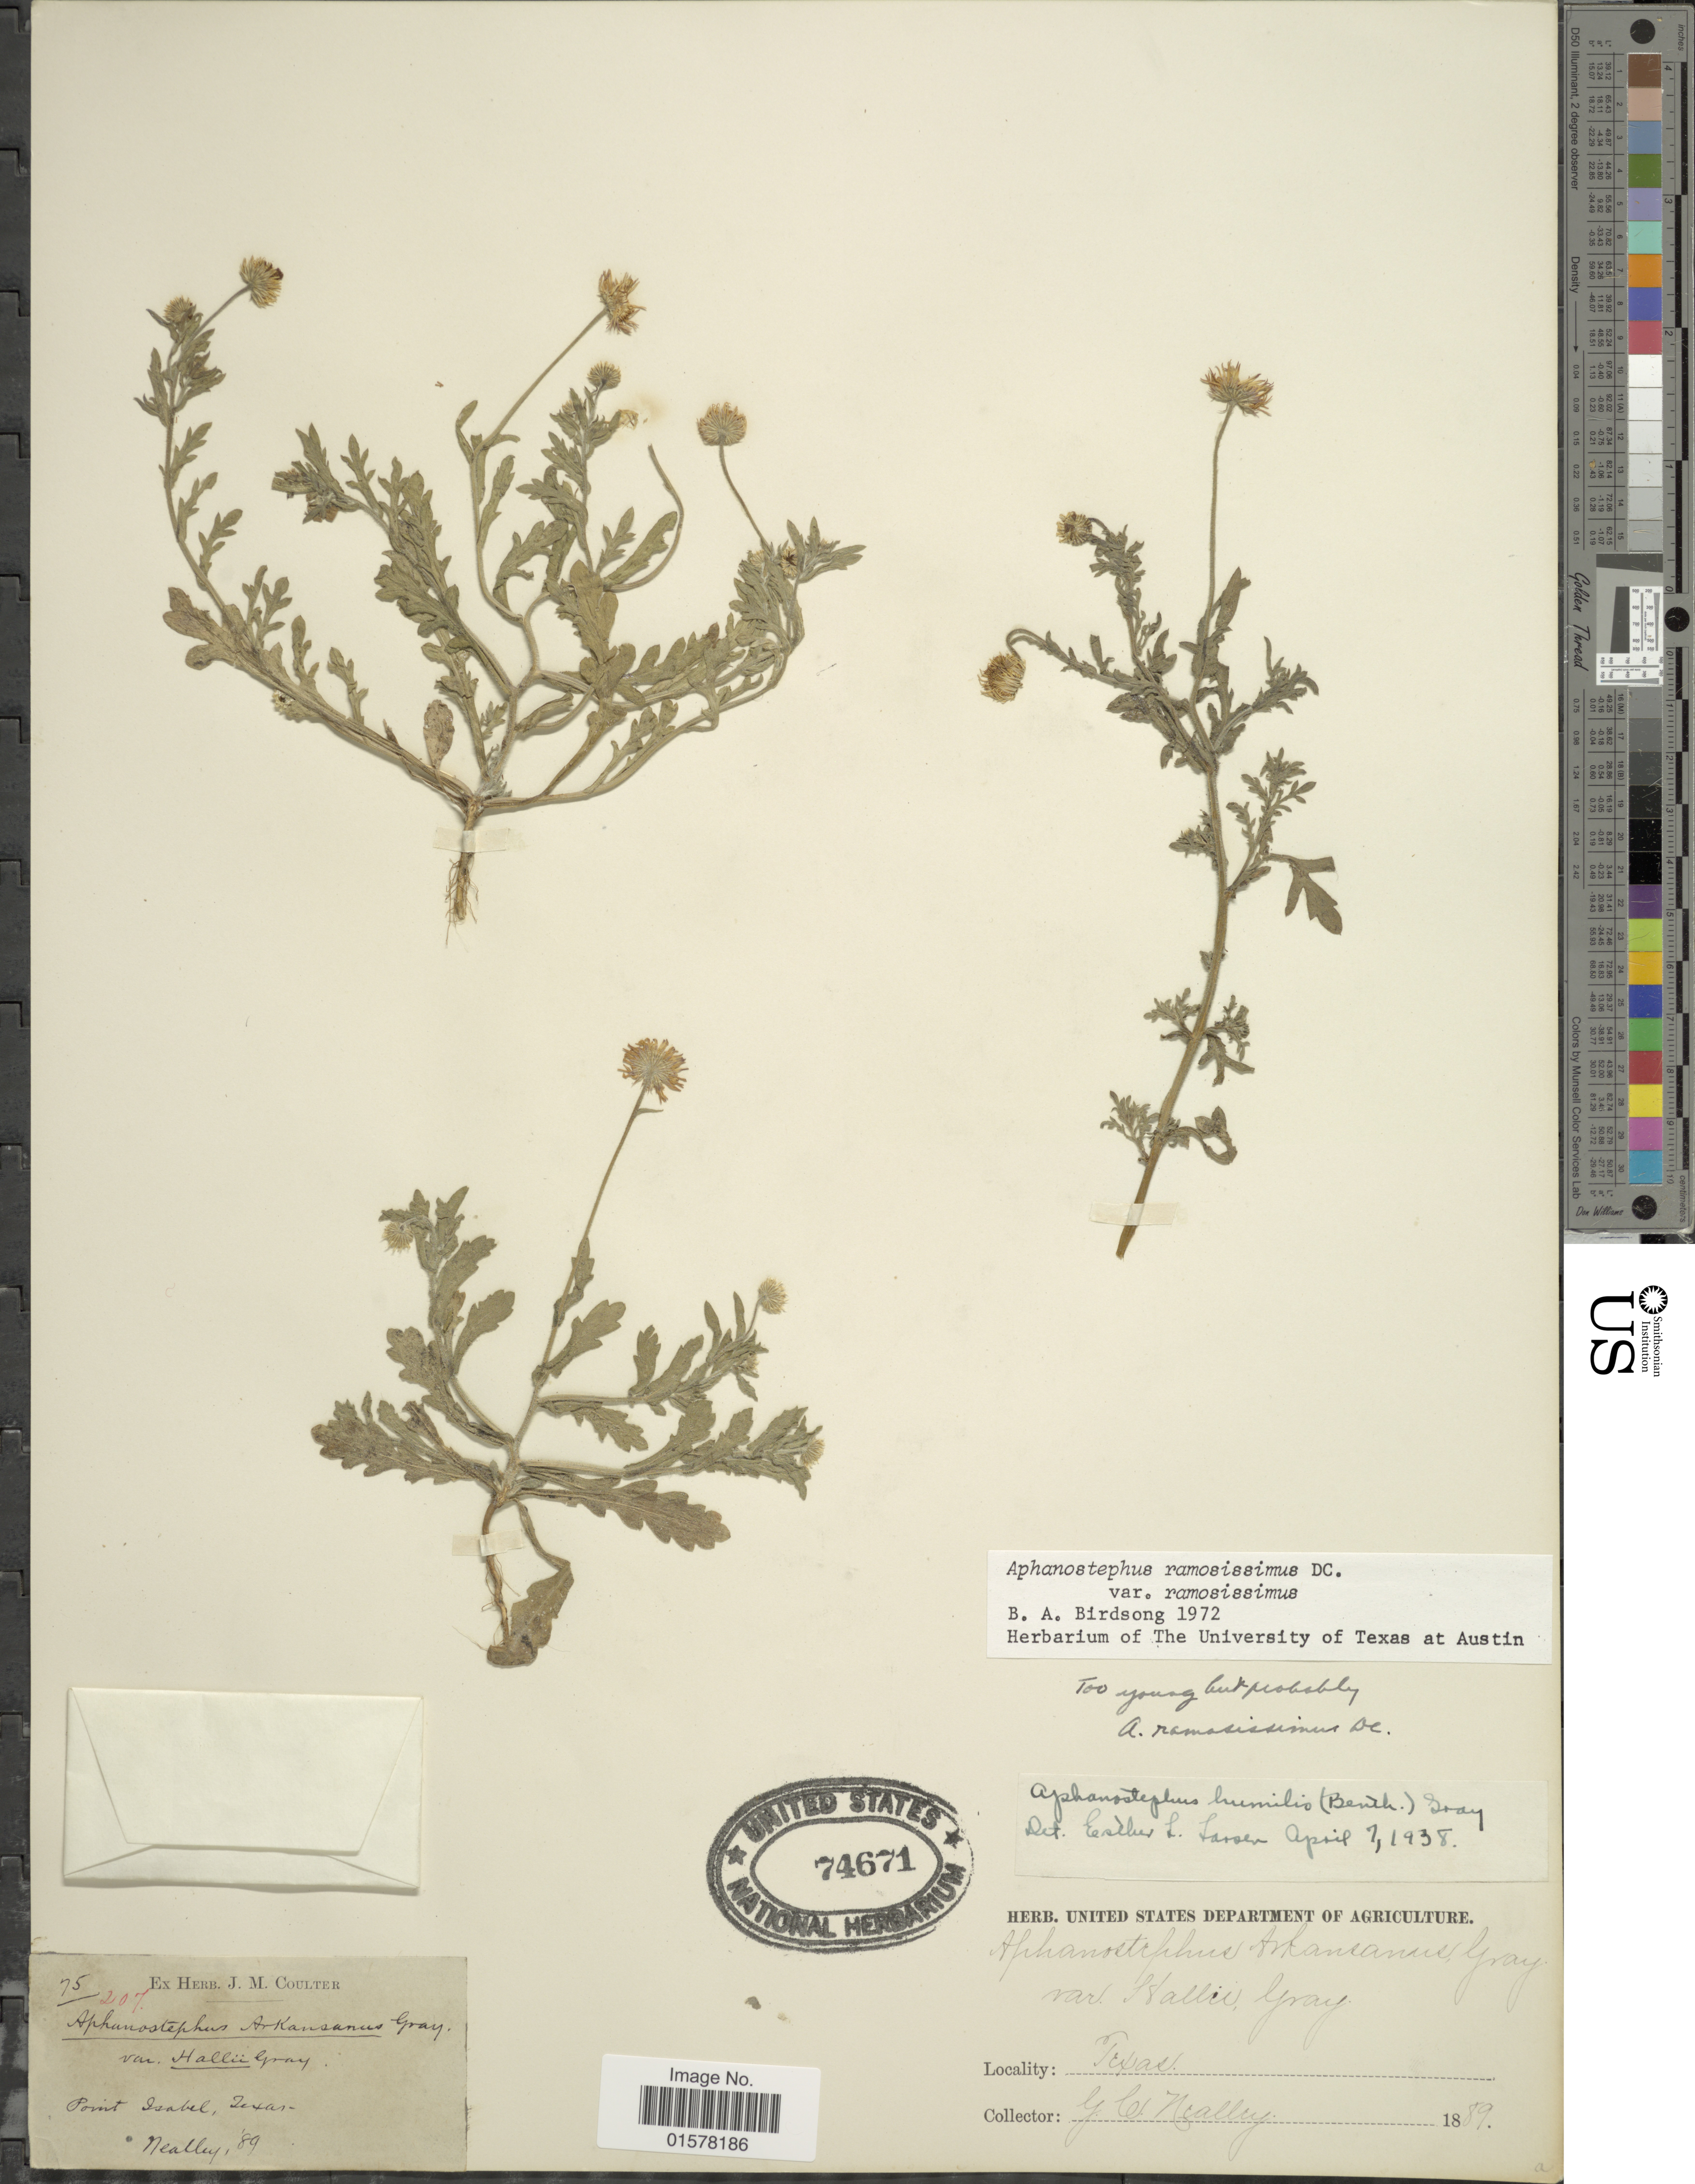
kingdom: Plantae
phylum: Tracheophyta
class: Magnoliopsida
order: Asterales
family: Asteraceae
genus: Aphanostephus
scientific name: Aphanostephus ramosissimus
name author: DC.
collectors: G. C. Nealley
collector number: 75/207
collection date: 1889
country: United States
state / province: Texas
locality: Port Isabel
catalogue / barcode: US 74671